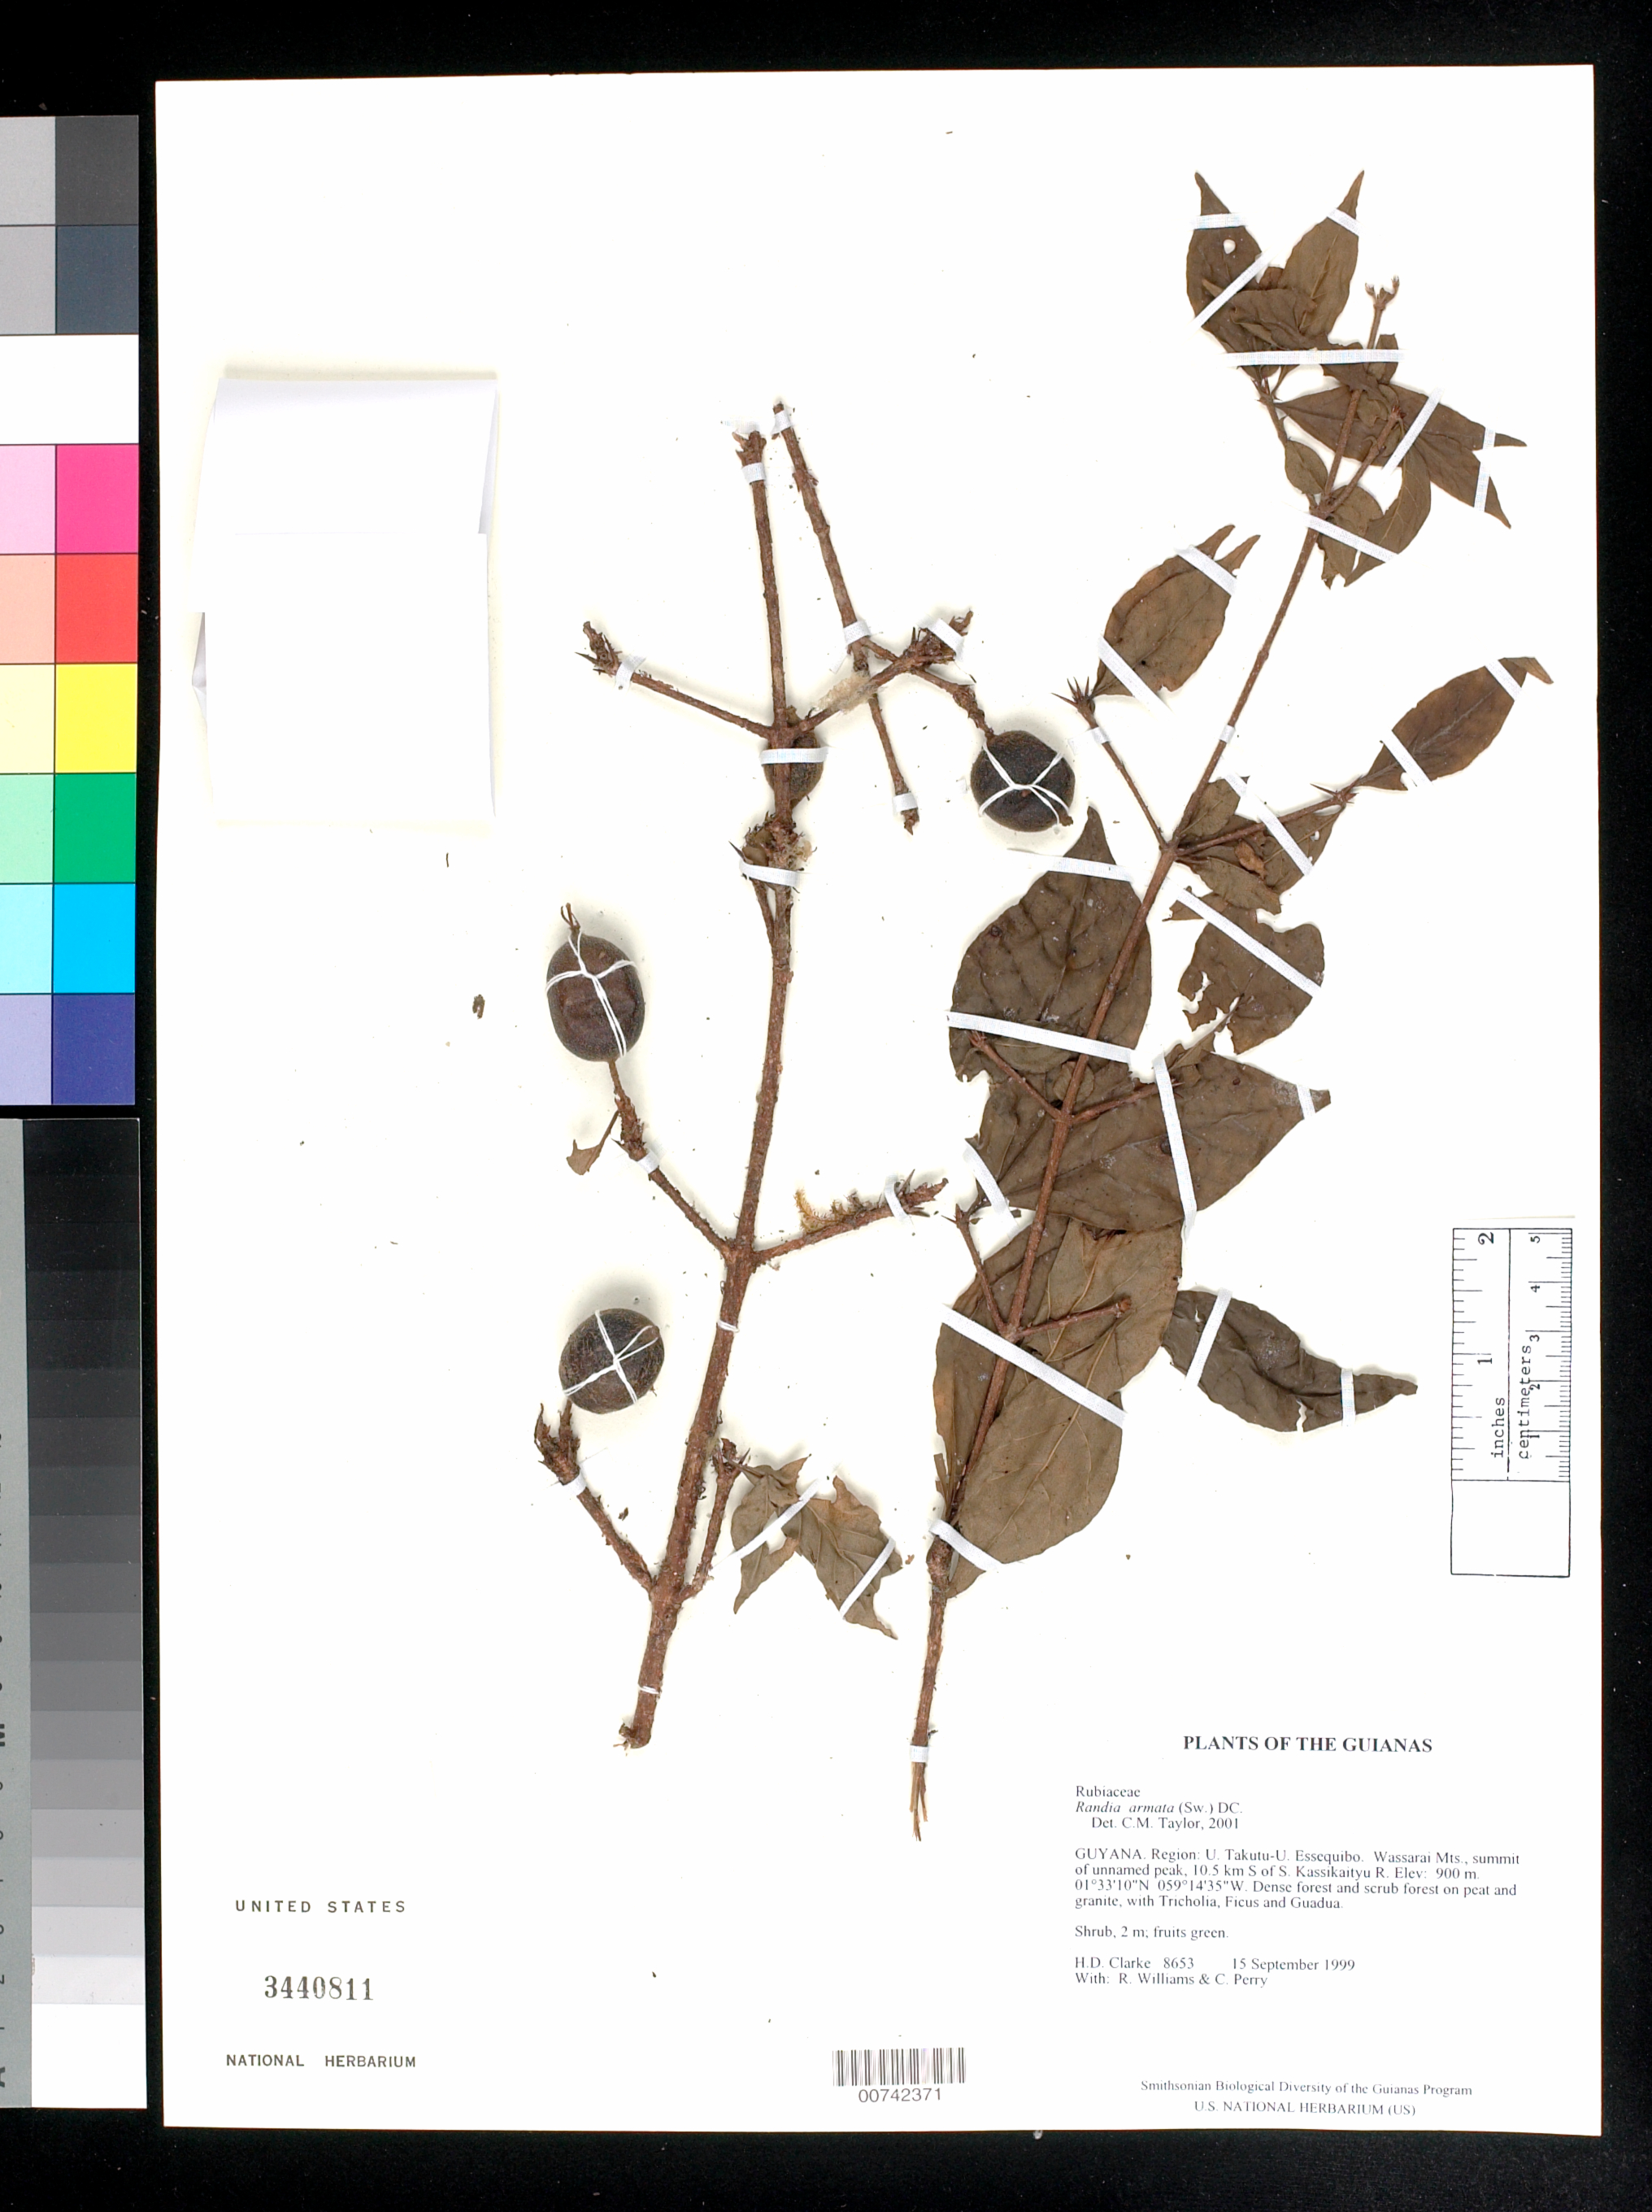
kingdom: Plantae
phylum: Tracheophyta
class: Magnoliopsida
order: Gentianales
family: Rubiaceae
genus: Randia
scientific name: Randia armata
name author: (Sw.) DC.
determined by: Taylor, Charlotte M.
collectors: H. D. Clarke, R. Williams & C. Perry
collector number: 8653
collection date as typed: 15 September 1999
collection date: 1999-09-15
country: Guyana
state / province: U. Takutu-U. Essequibo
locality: Wassarai Mts., summit of unnamed peak, 10.5 km S of S. Kassikaityu R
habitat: Dense forest and scrub forest on peat and granite, with Tricholia, Ficus and Guadua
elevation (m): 900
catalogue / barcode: US 3440811